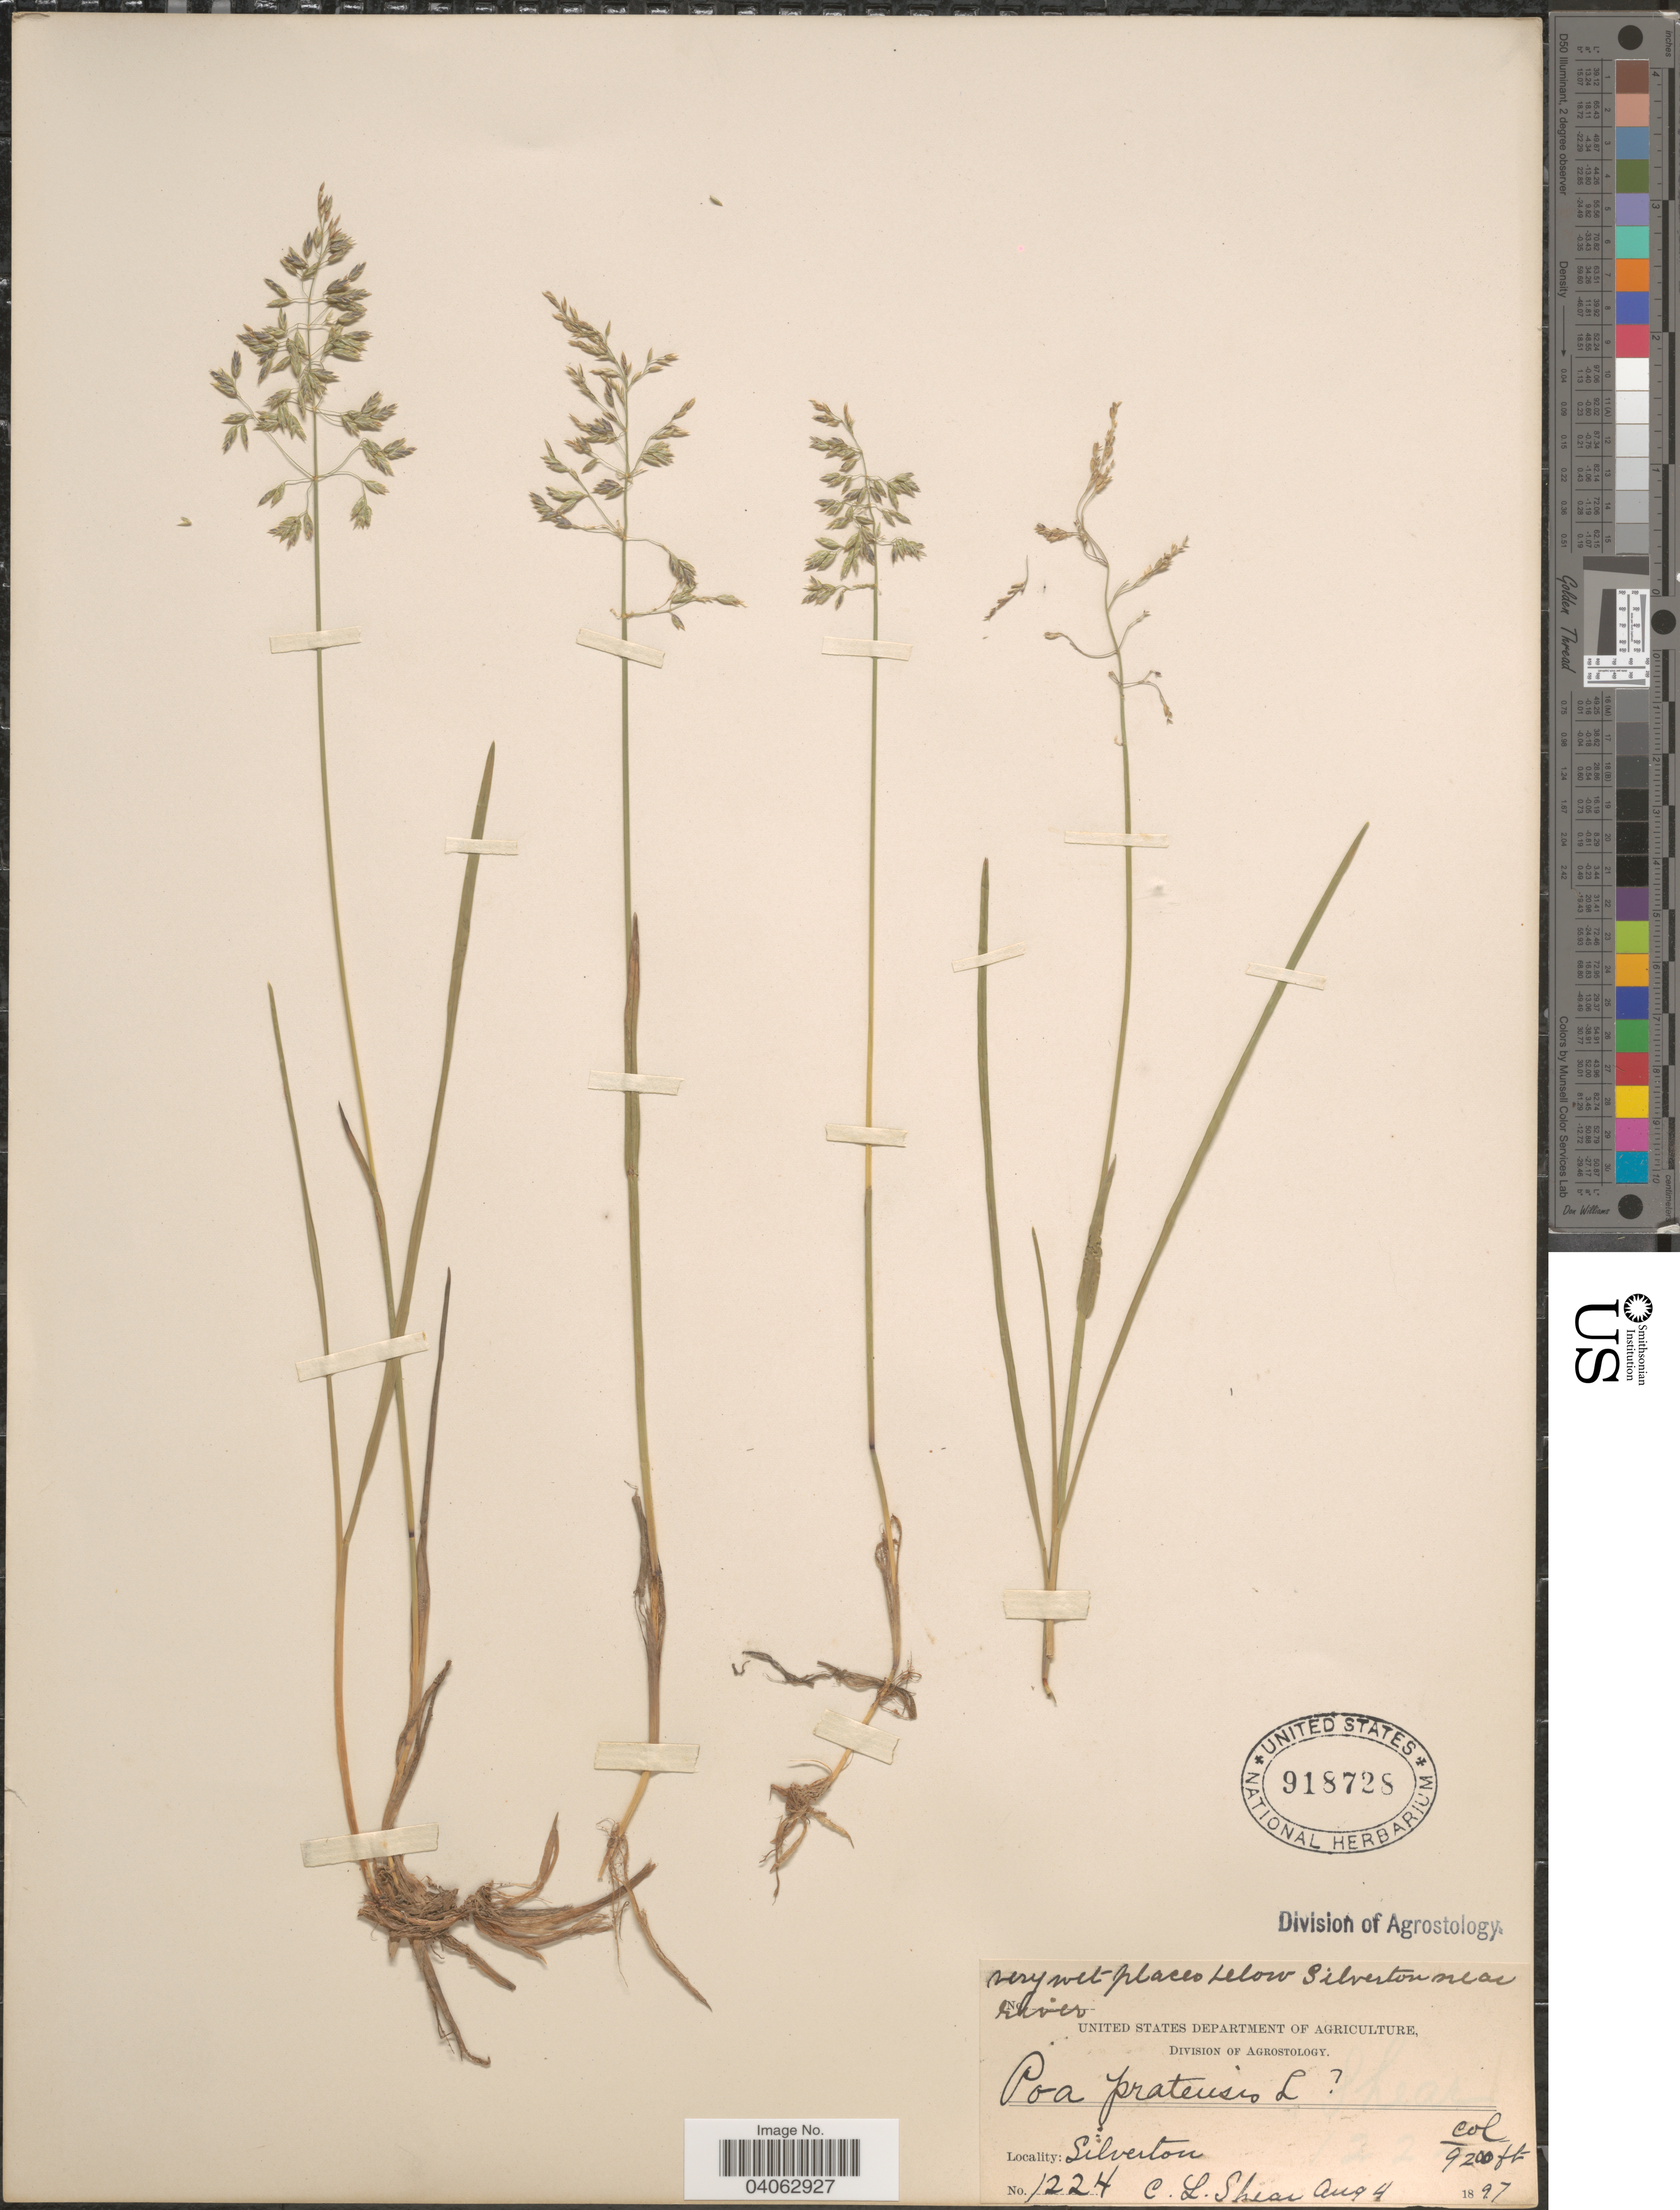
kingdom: Plantae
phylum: Tracheophyta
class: Liliopsida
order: Poales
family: Poaceae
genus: Poa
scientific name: Poa pratensis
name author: L.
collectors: C. L. Shear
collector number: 1224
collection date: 1897-08-04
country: United States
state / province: Colorado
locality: Below Silverton near river. Silverton.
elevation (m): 2804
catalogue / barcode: US 918728